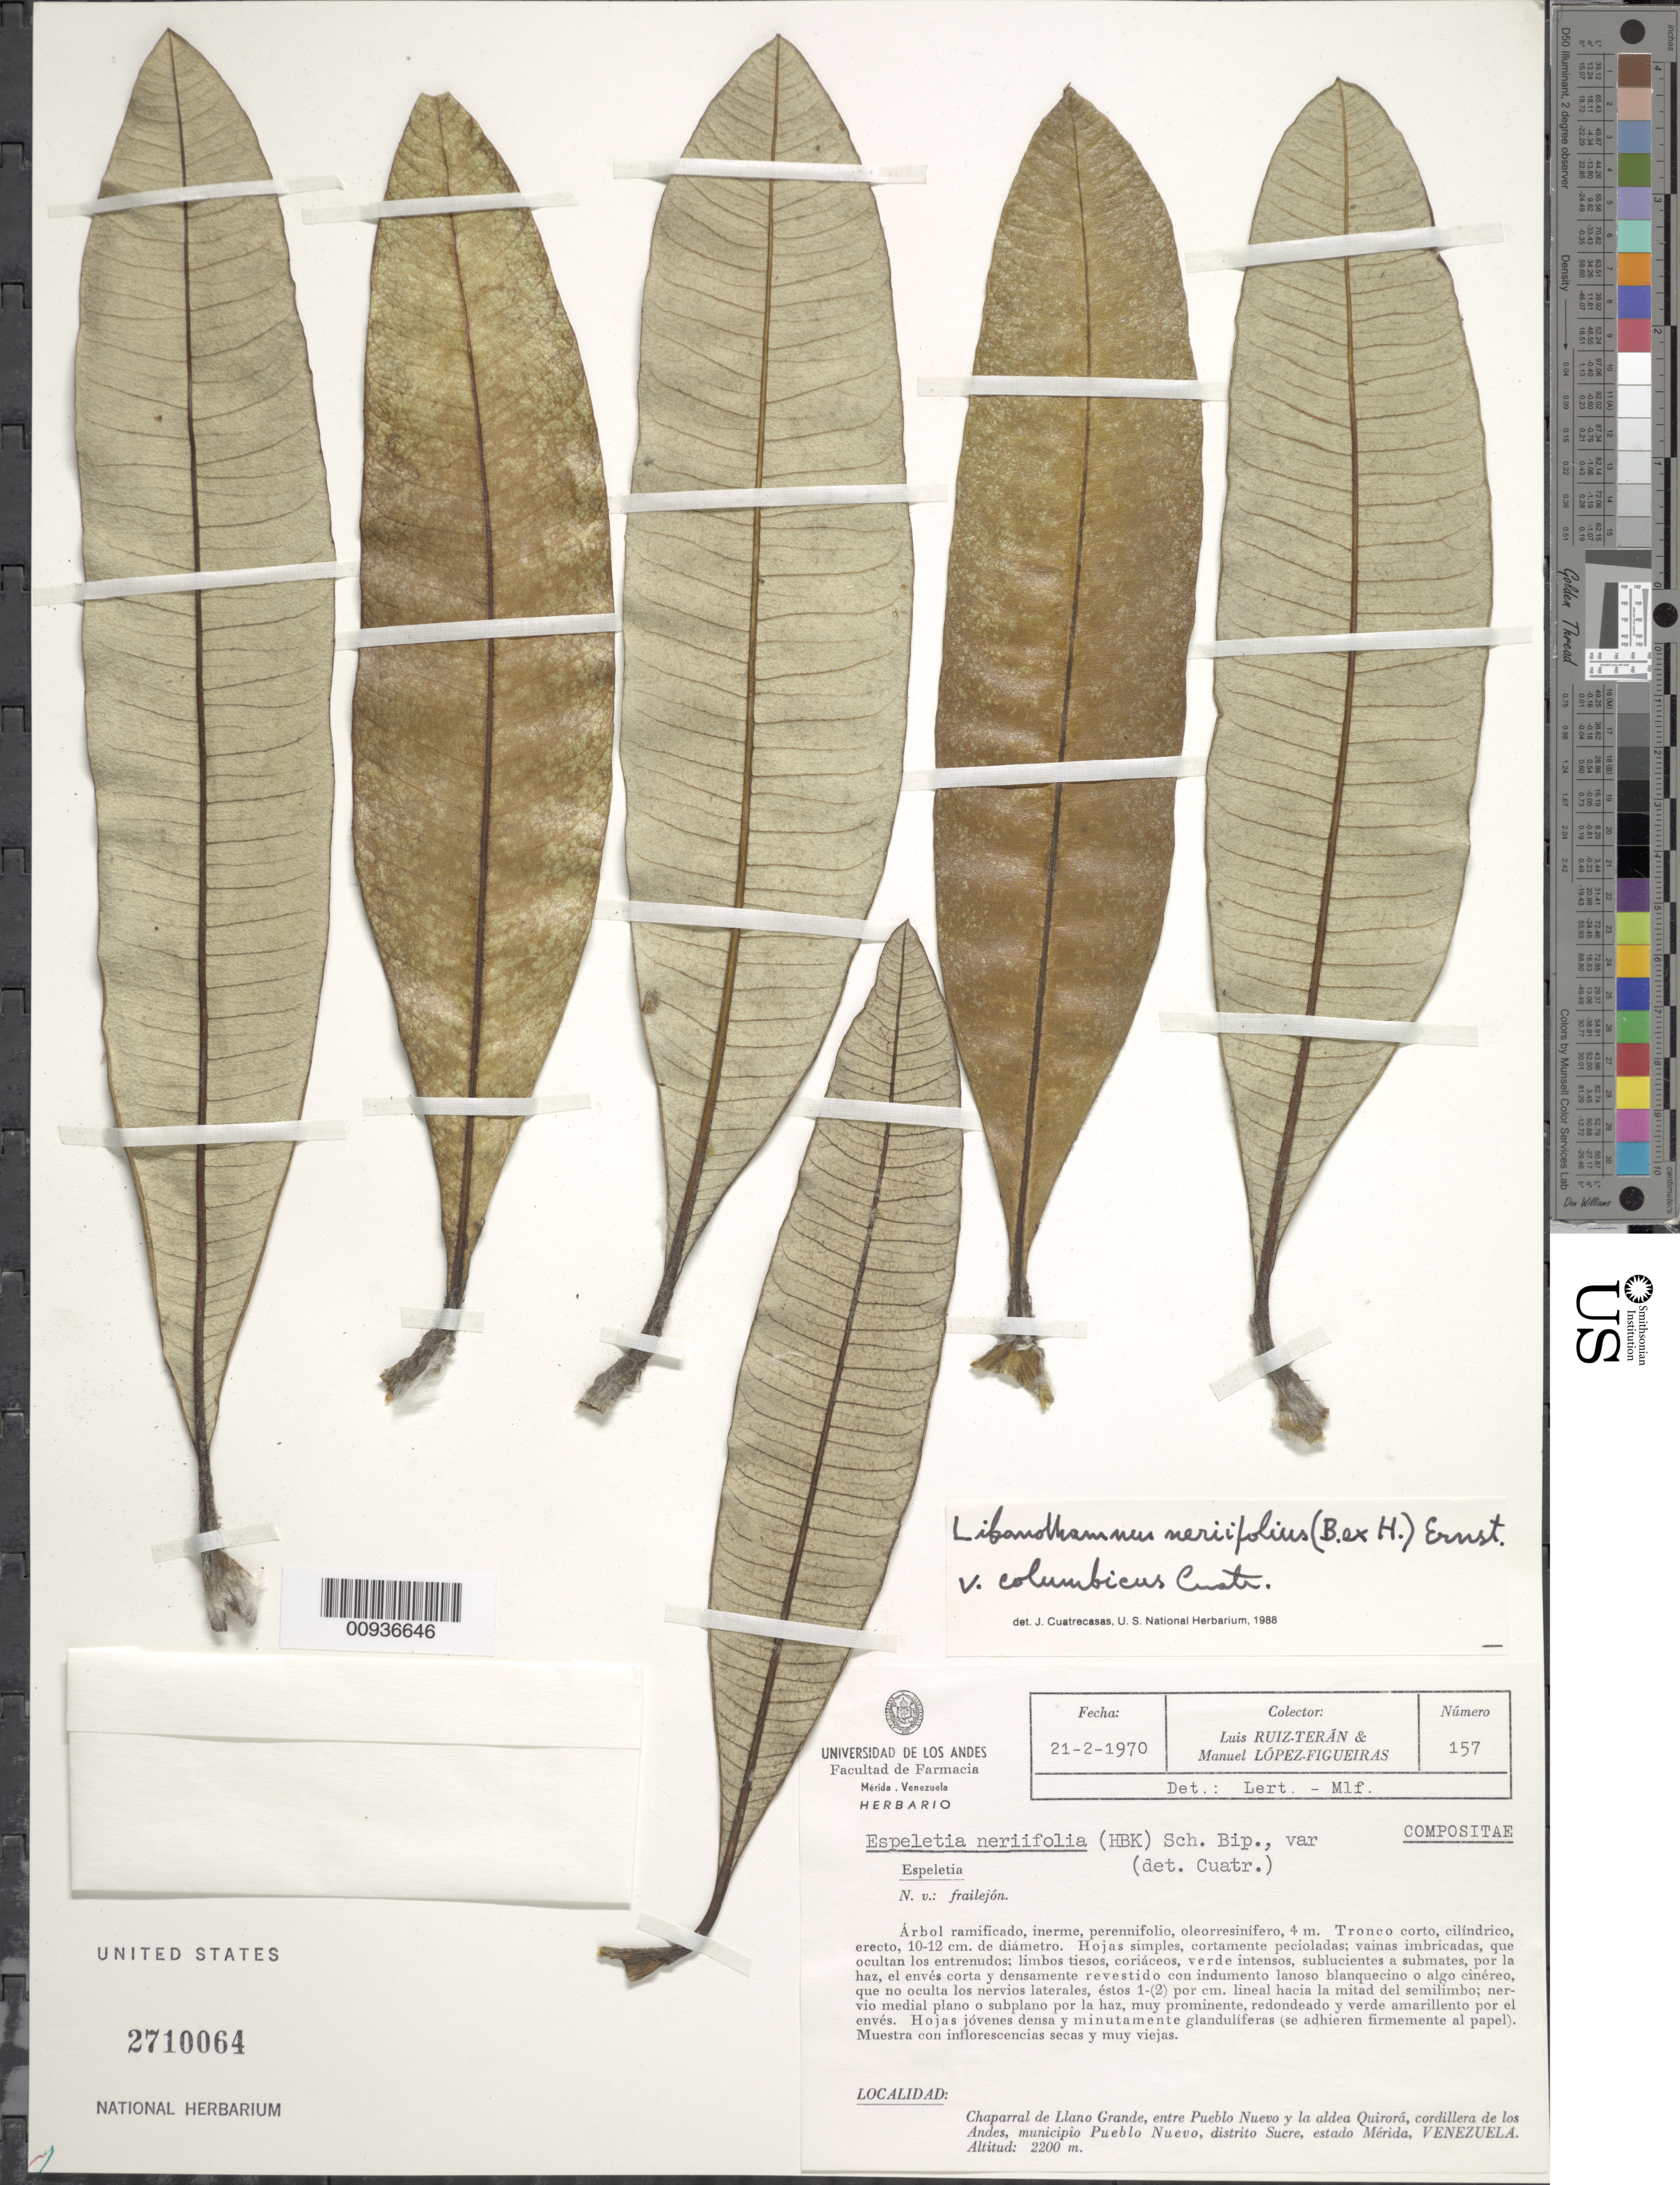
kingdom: Plantae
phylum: Tracheophyta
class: Magnoliopsida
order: Asterales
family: Asteraceae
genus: Libanothamnus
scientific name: Libanothamnus neriifolius var. columbicus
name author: (Cuatrec.) Cuatrec.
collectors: L. E. Ruíz-Terán & M. López Figueiras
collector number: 157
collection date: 1970-02-21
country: Venezuela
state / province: Mérida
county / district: Sucre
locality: Chaparral de Llano Grande, entre Pueblo Nuevo y la aldea Quirorá, cordillera de los Andes, municipio Pueblo Nuevo.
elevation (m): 2200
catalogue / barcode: US 2710064